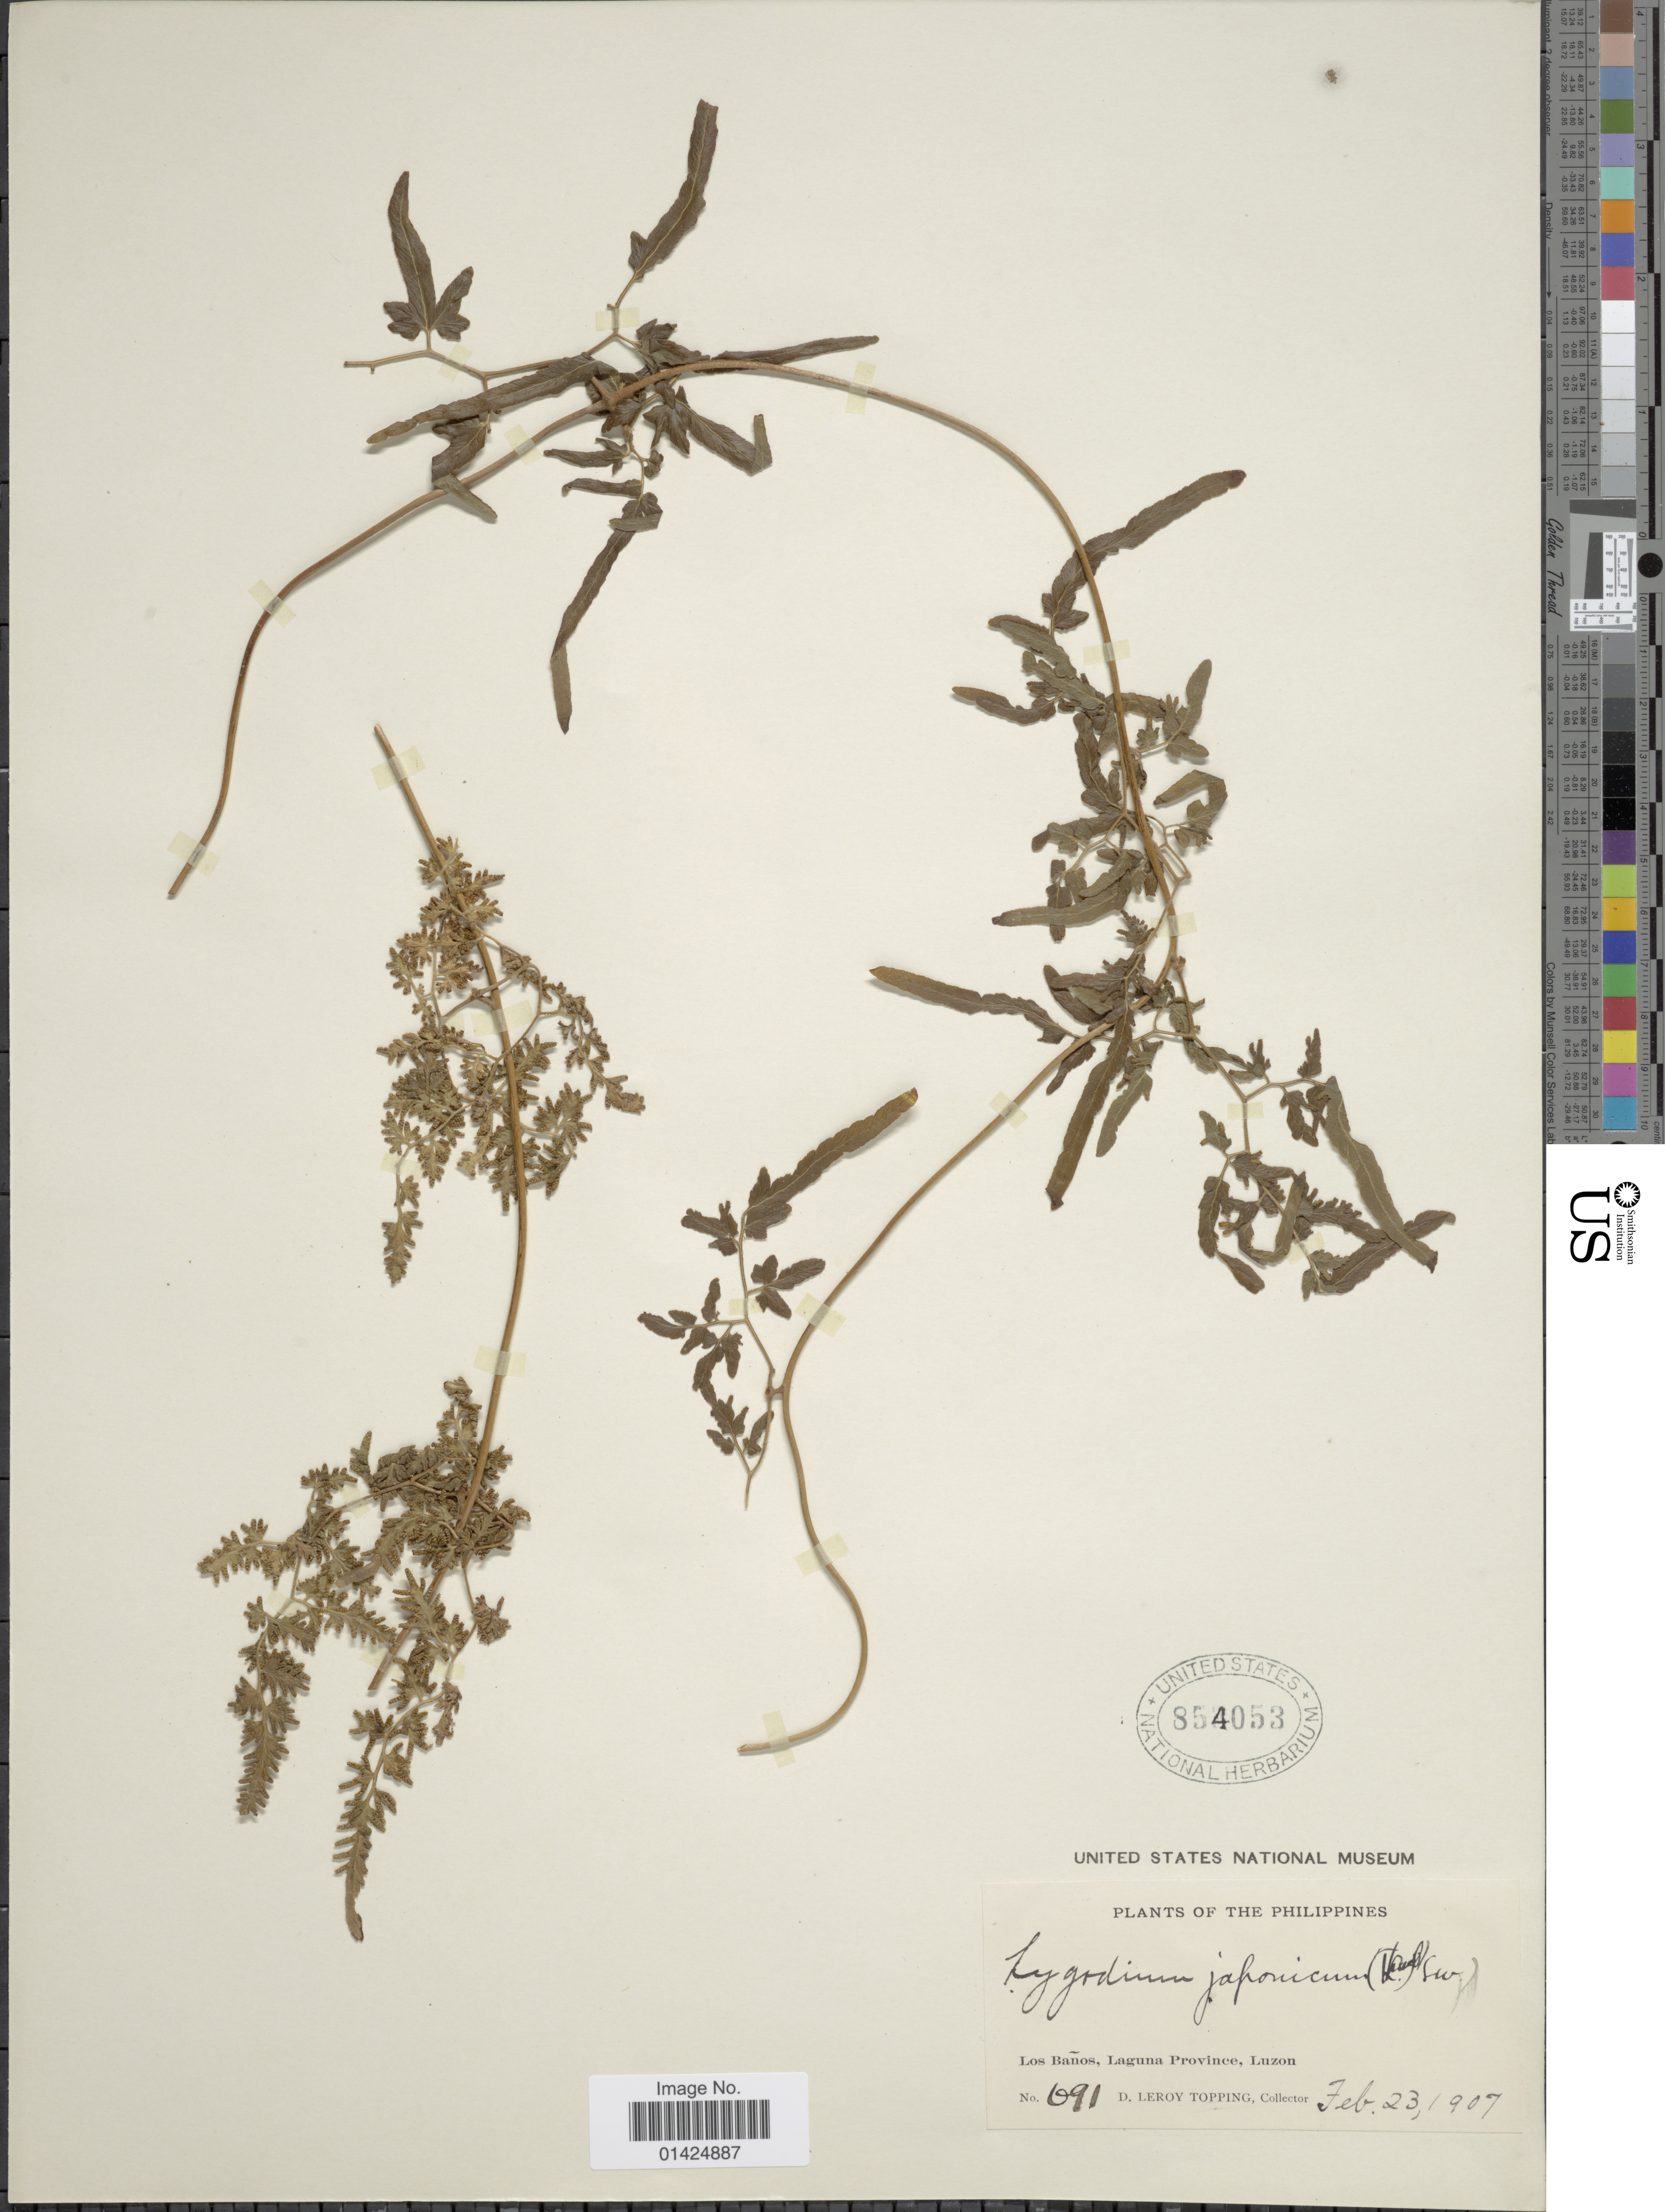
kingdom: Plantae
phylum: Tracheophyta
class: Polypodiopsida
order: Schizaeales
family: Lygodiaceae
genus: Lygodium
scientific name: Lygodium japonicum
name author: (Thunb.) Sw.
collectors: D. L. Topping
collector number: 691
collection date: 1907-02-23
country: Philippines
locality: Los Baños, Laguna Province, Luzon.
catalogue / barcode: US 854053